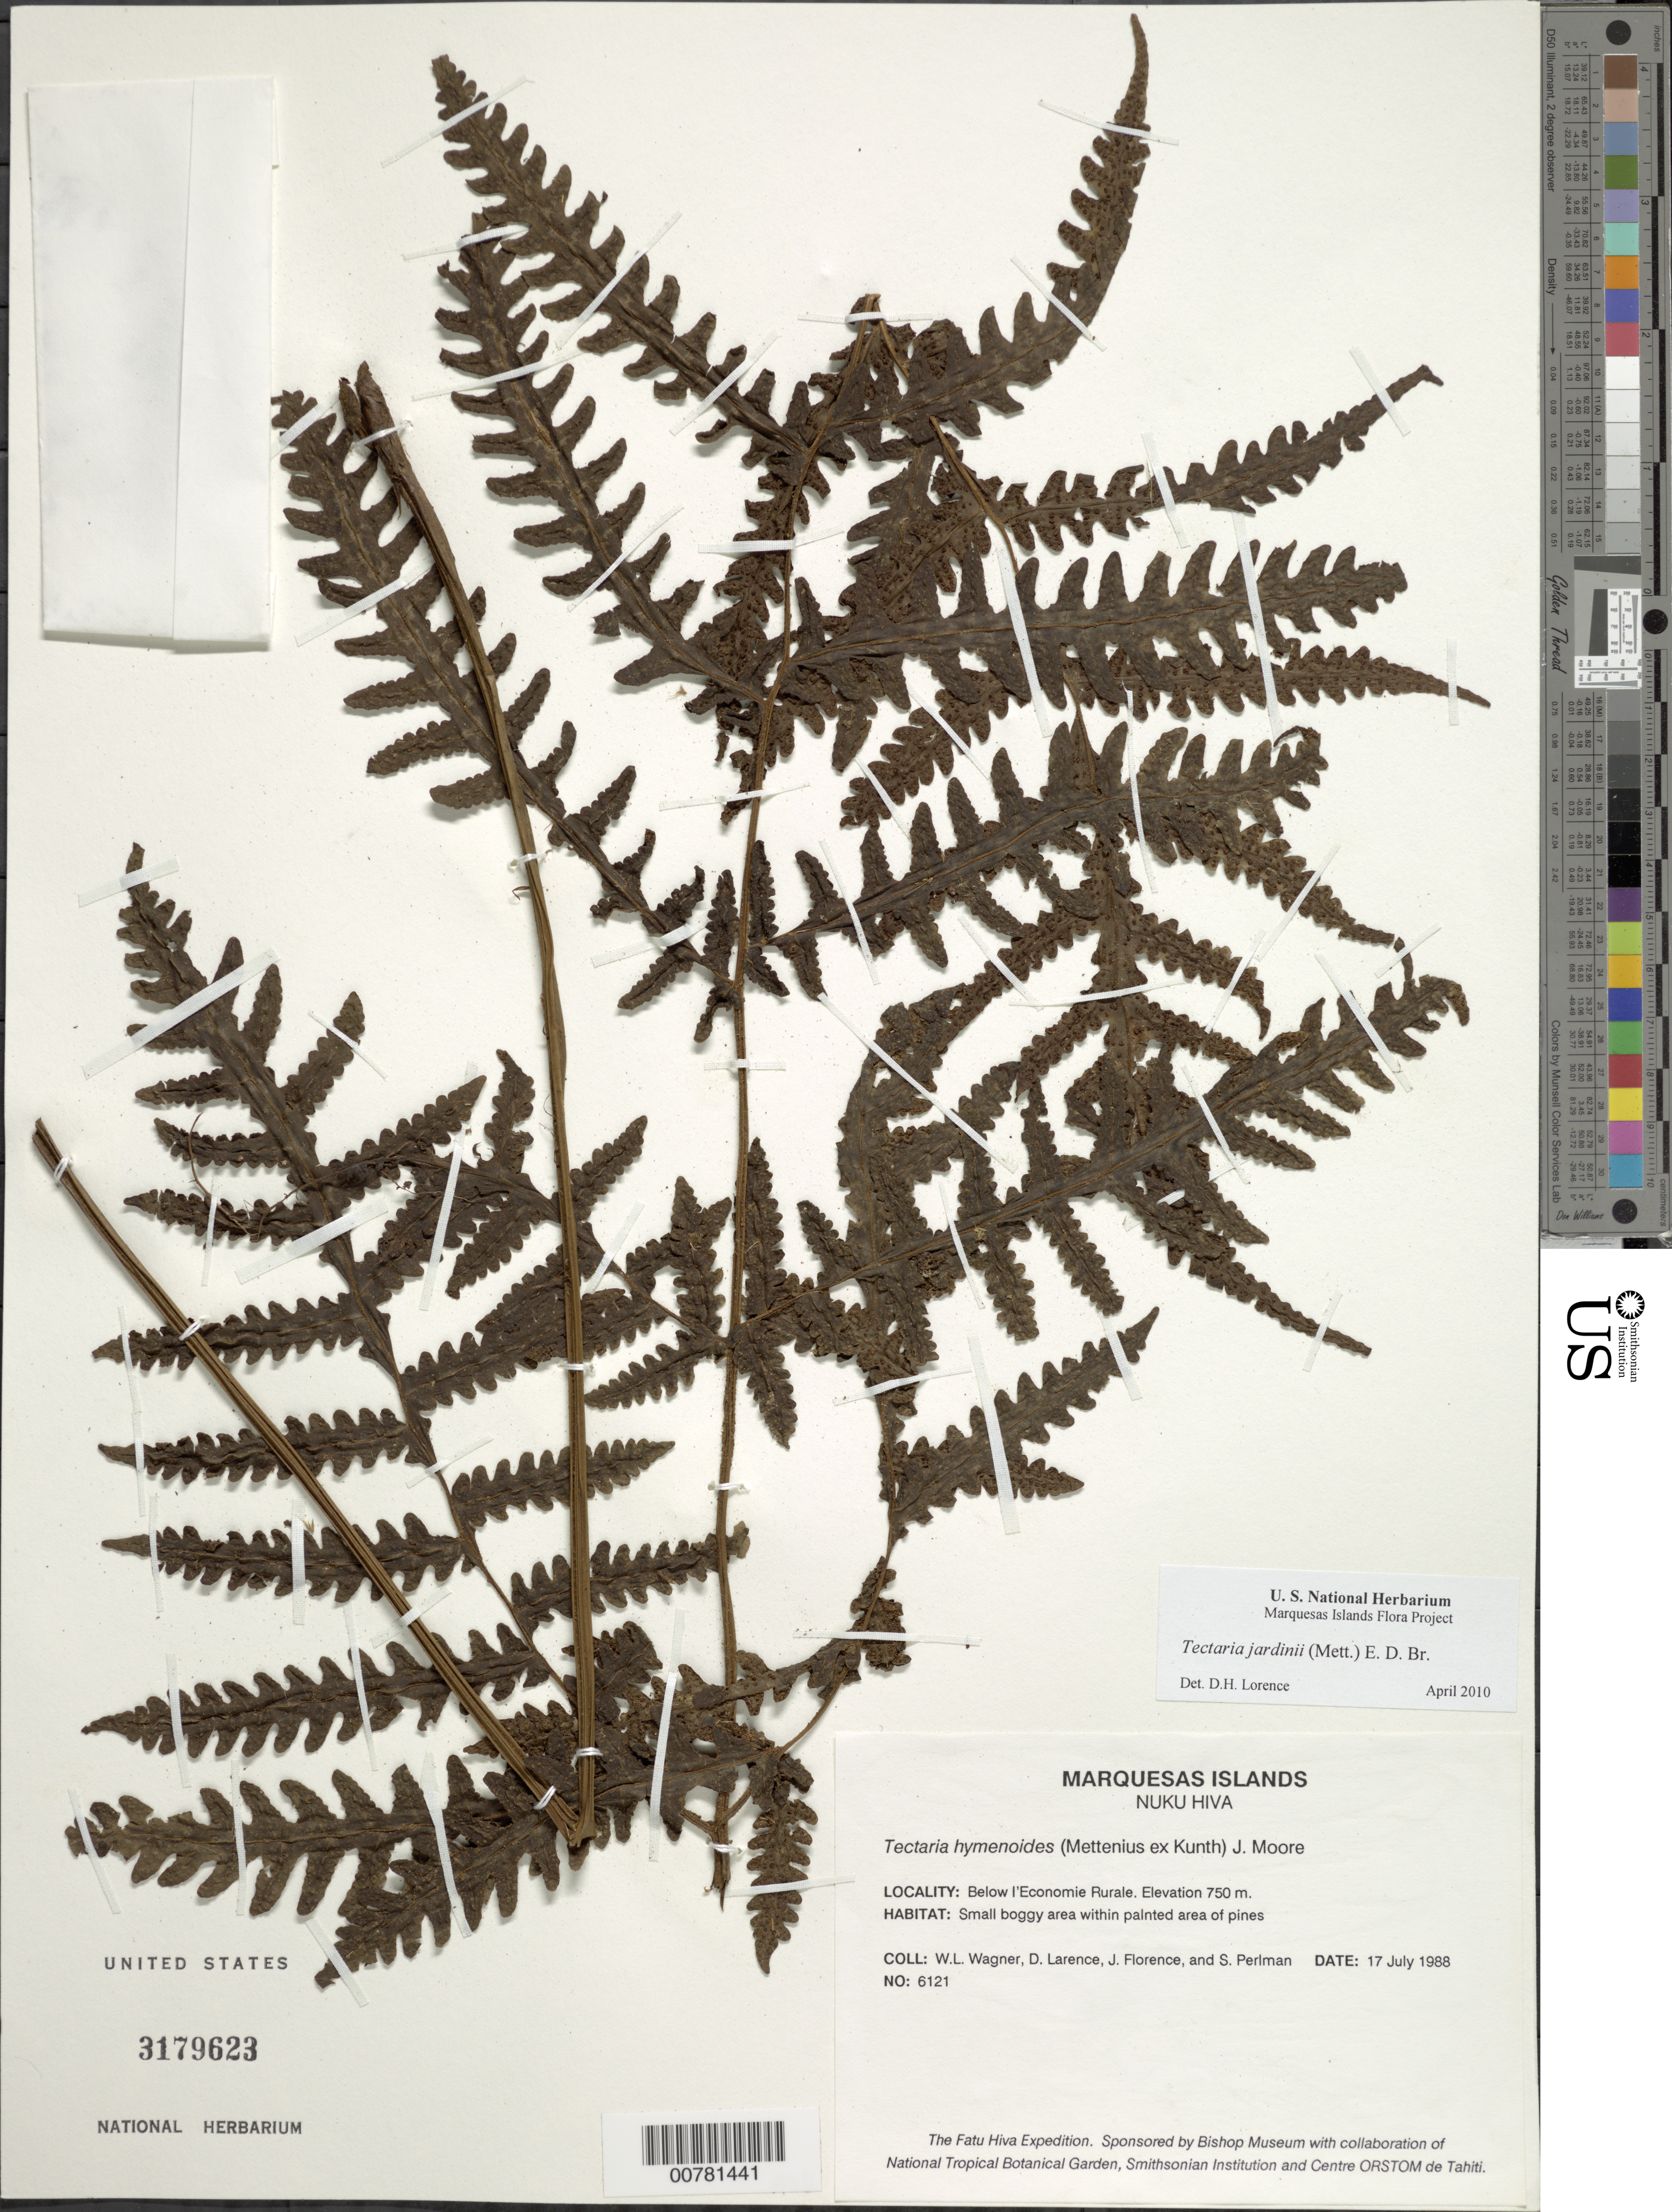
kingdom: Plantae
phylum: Tracheophyta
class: Polypodiopsida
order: Polypodiales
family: Tectariaceae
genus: Tectaria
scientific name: Tectaria jardinii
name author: (Mett. ex Kuhn) E.D. Br.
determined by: Lorence, David H., (PTBG), National Tropical Botanical Garden (UNITED STATES)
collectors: W. L. Wagner, D. Lorence, J. Florence & S. P. Perlman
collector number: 6121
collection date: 1988-07-17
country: French Polynesia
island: Nuku Hiva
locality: Below l'Economie Rurale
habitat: Small boggy area within planted area of pines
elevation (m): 750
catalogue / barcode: US 3179623